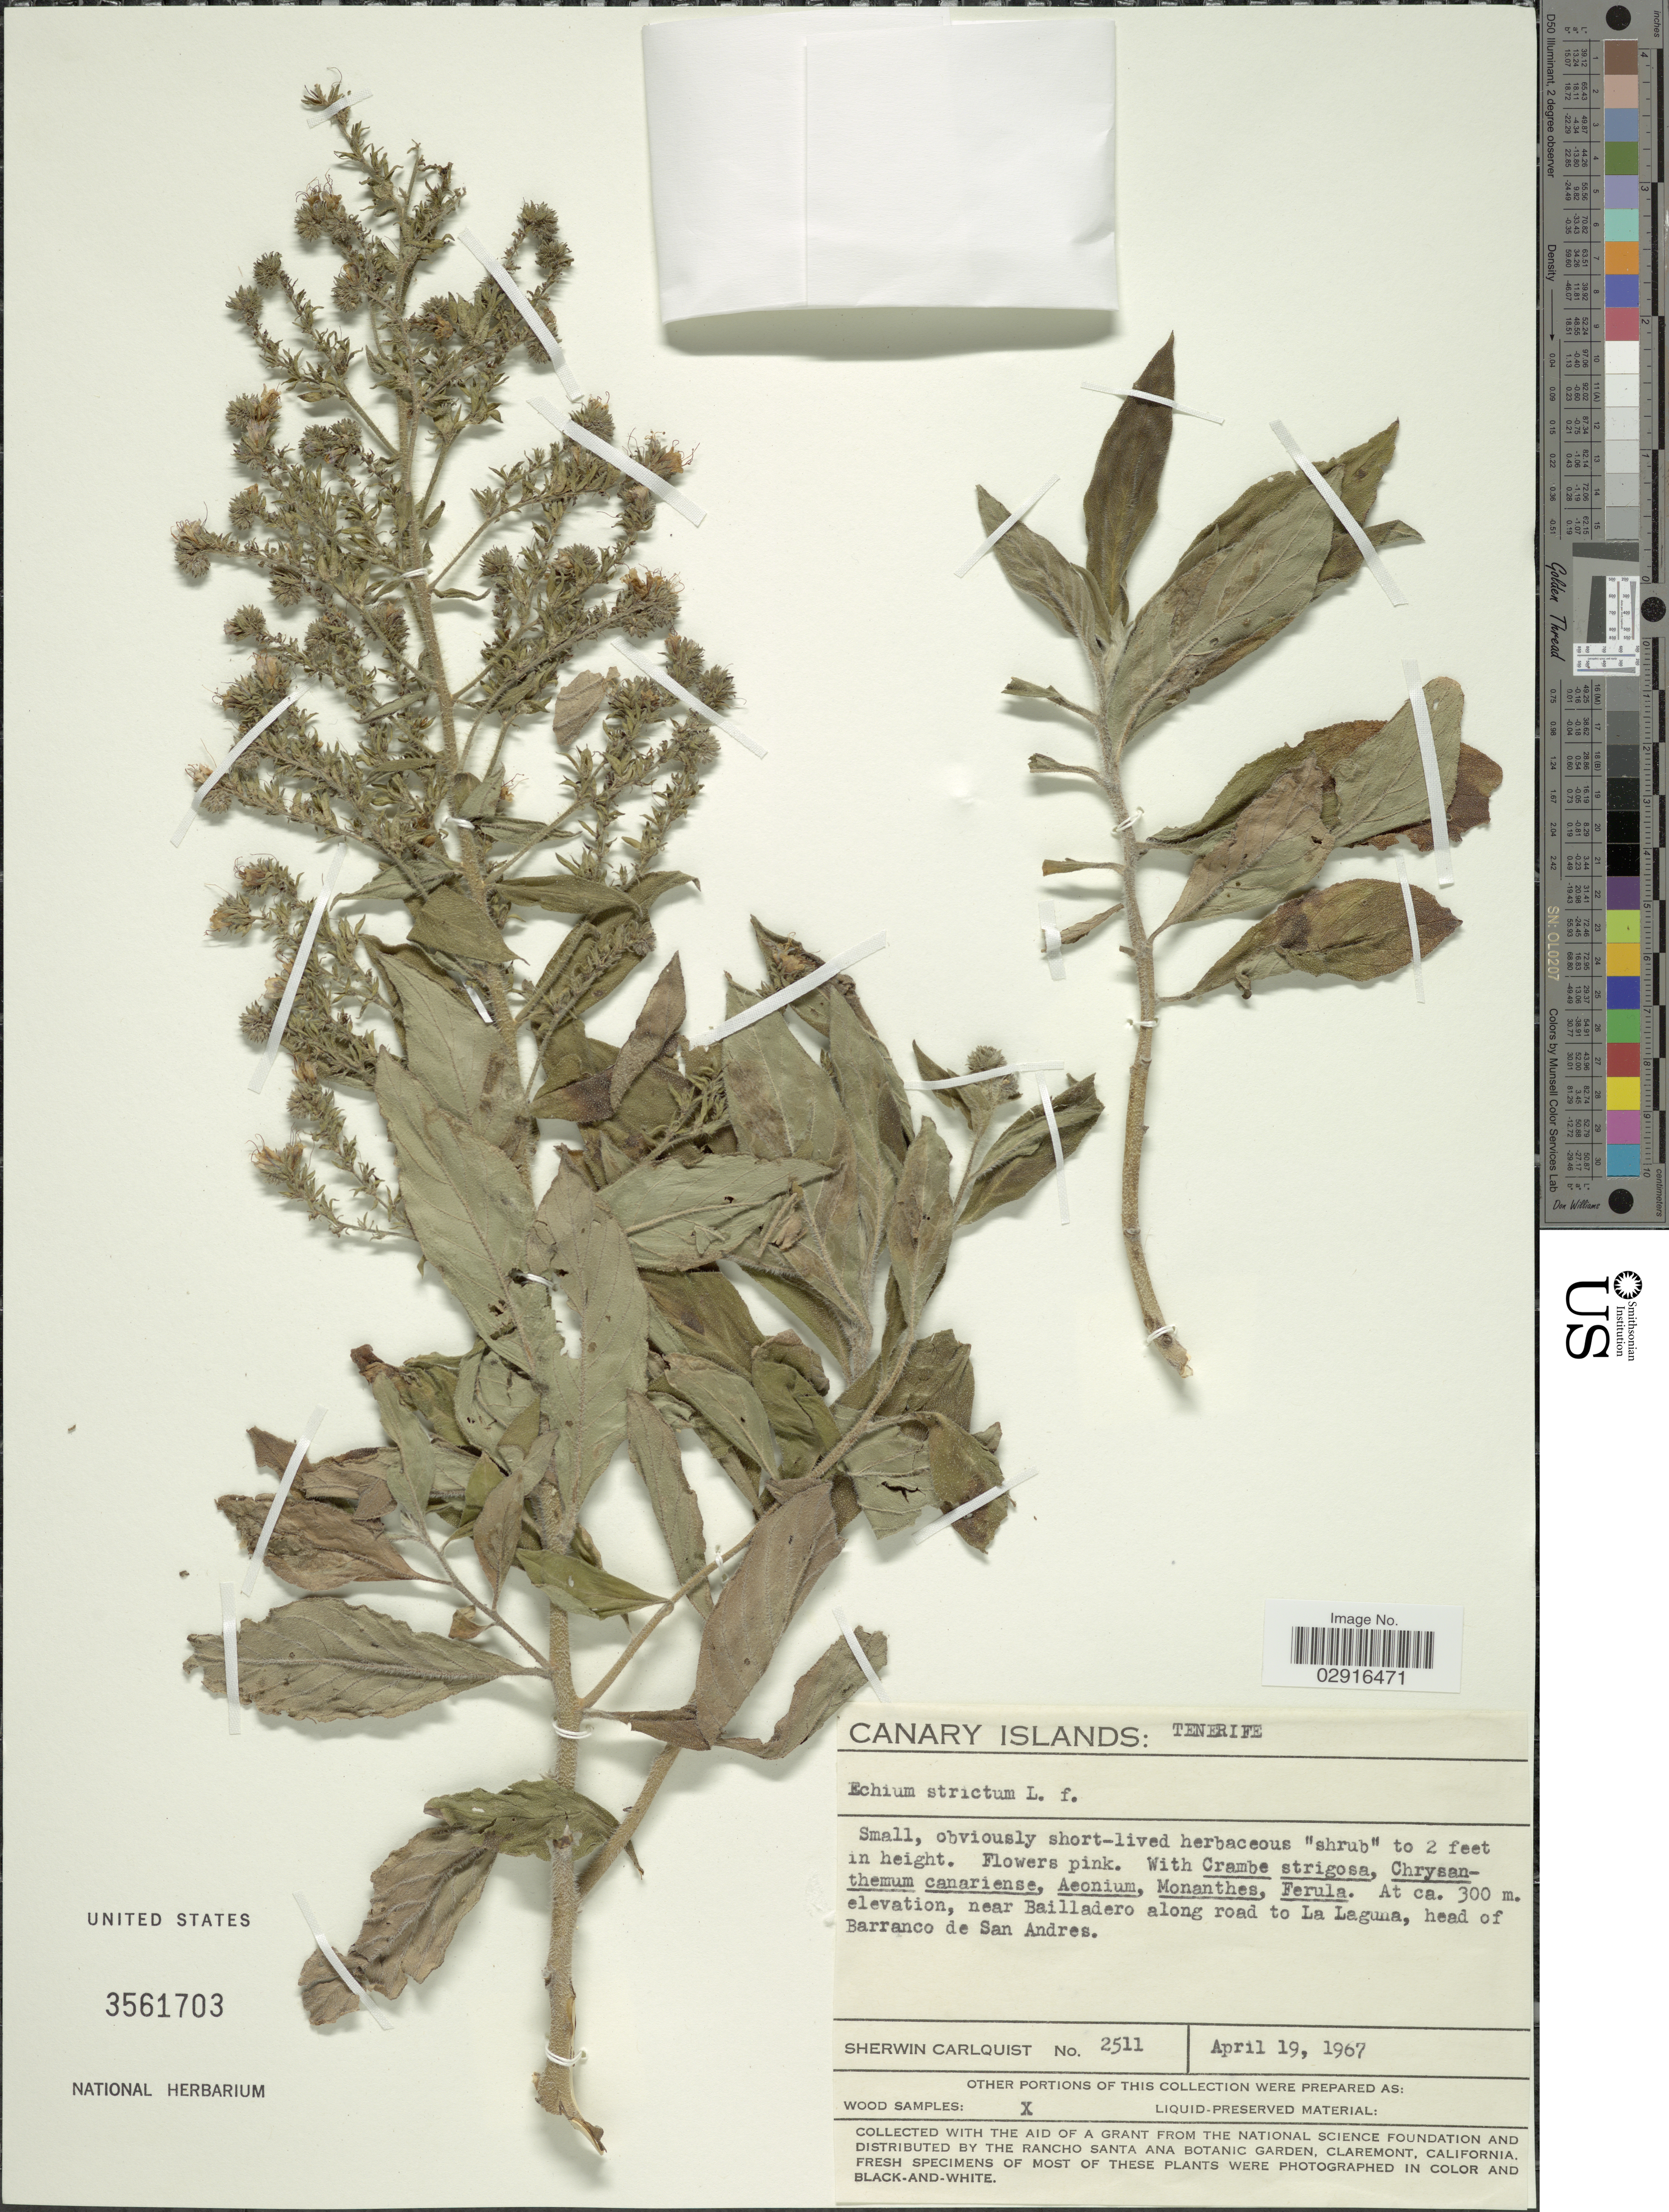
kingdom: Plantae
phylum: Tracheophyta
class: Magnoliopsida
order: Boraginales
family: Boraginaceae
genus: Echium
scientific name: Echium strictum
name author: L. f.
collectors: S. Carlquist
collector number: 2511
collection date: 1967-04-19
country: Spain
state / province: Canarias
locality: Canary Islands: Tenerife. Near Bailladero along road to La Laguna, head of Barranco de San Andres.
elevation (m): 300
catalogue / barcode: US 3561703